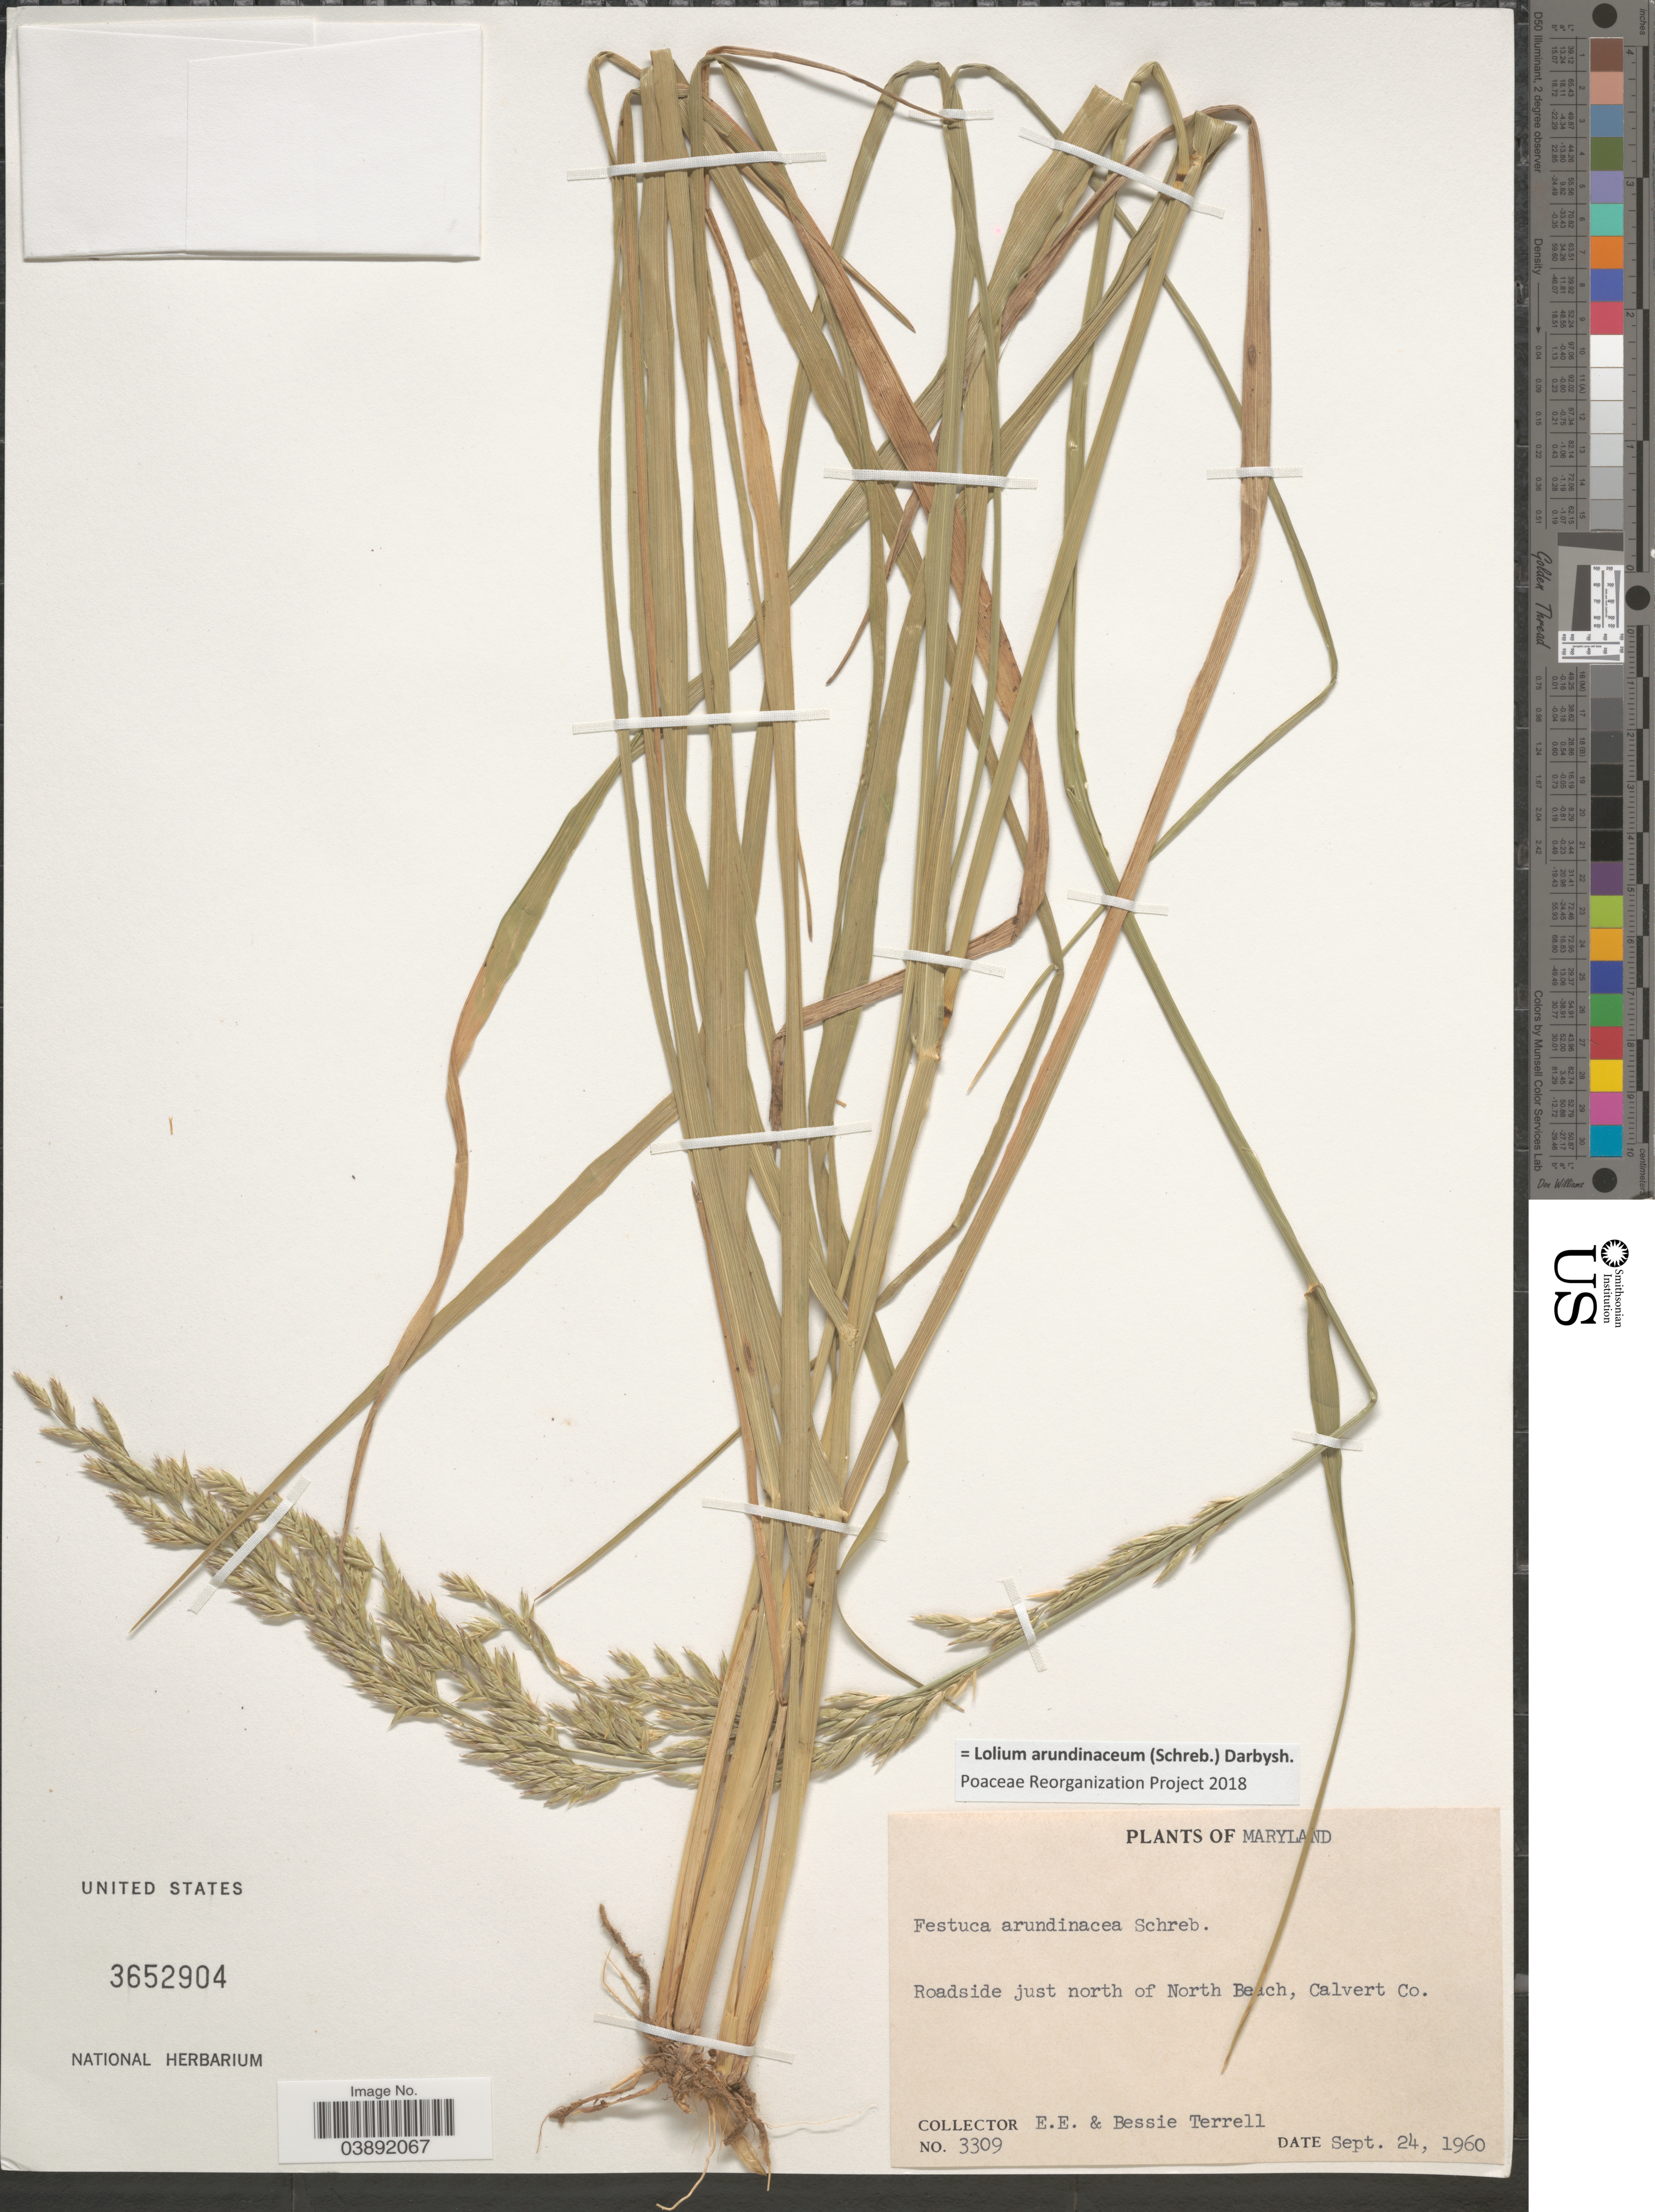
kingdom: Plantae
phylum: Tracheophyta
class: Liliopsida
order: Poales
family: Poaceae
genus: Lolium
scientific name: Lolium arundinaceum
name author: (Schreb.) Darbysh.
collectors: E. E. Terrell & B. Terrell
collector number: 3309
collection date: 1960-09-24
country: United States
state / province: Maryland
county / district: Calvert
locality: Roadside just north of North Beach, Calvert Co.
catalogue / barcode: US 3652904